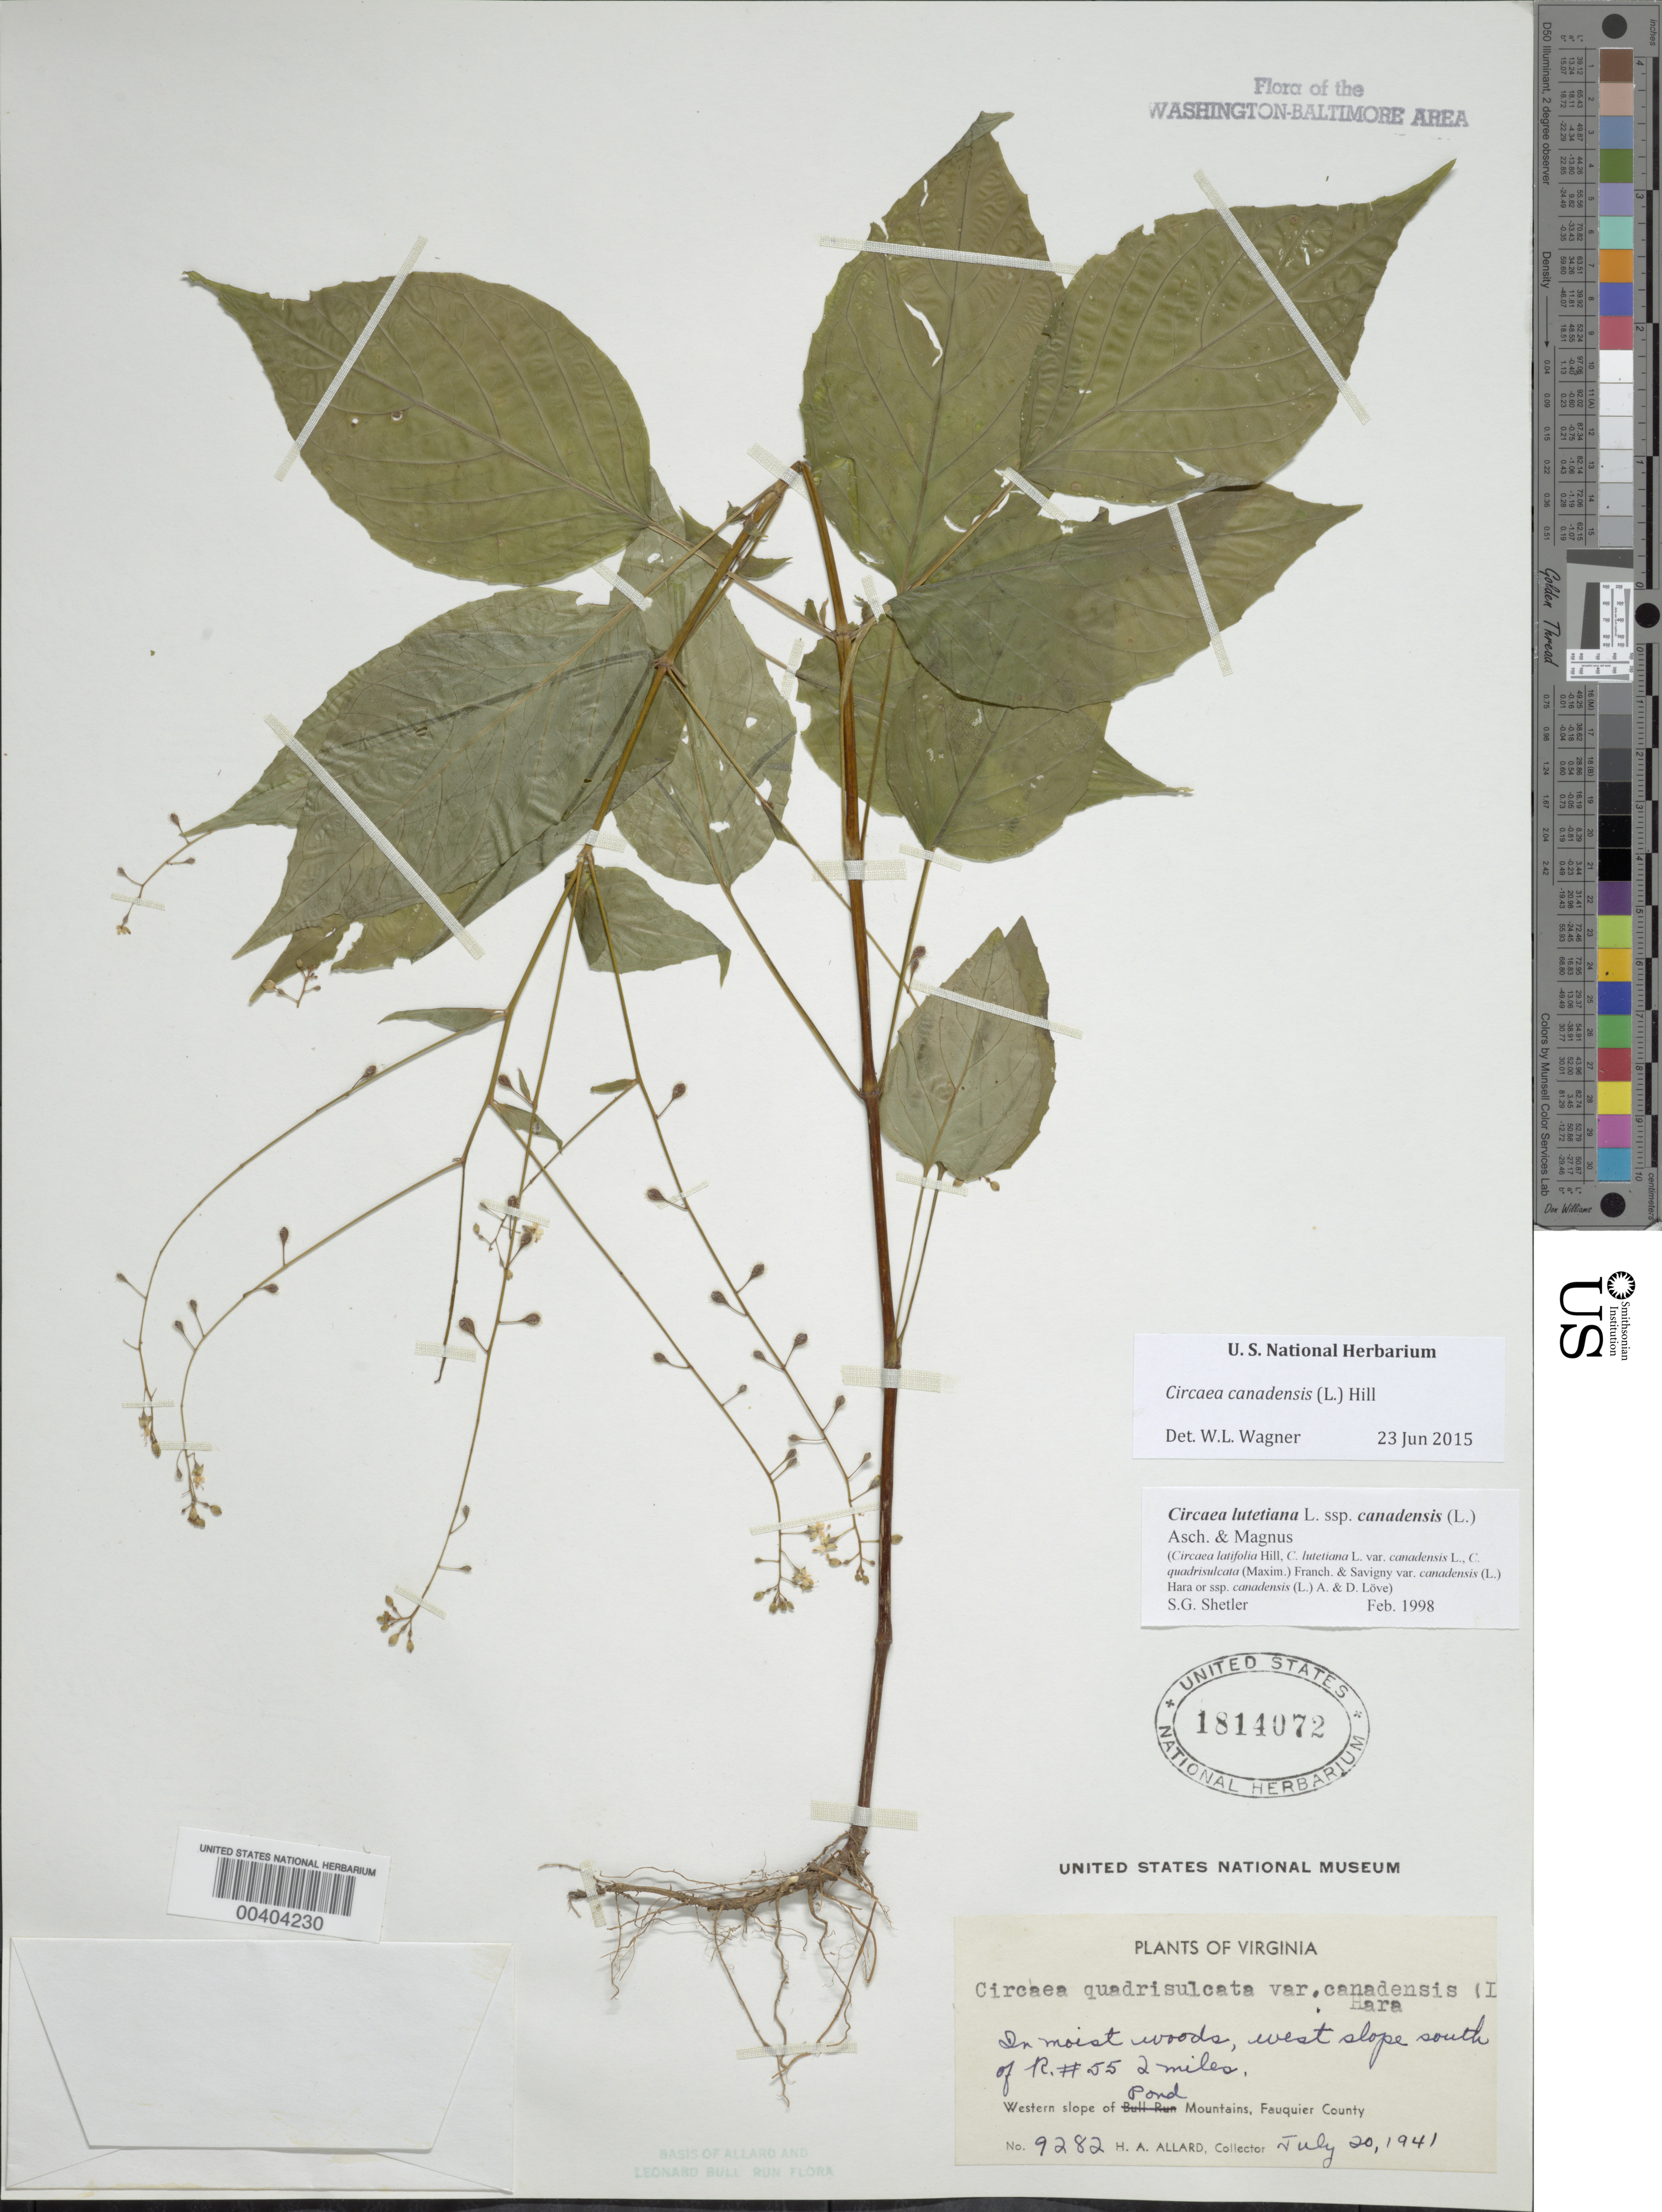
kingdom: Plantae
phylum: Tracheophyta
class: Magnoliopsida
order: Myrtales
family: Onagraceae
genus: Circaea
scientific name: Circaea canadensis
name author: (L.) Hill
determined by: Wagner, W. L., (BOT), Smithsonian Institution - National Museum of Natural History (UNITED STATES)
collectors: H. A. Allard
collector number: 9282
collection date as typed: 20 Jul 1941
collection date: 1941-07-20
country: United States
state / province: Virginia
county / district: Fauquier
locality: W slope S of R. 55, 2 Mi., Pond Mountain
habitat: Moist woods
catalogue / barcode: US 1814072